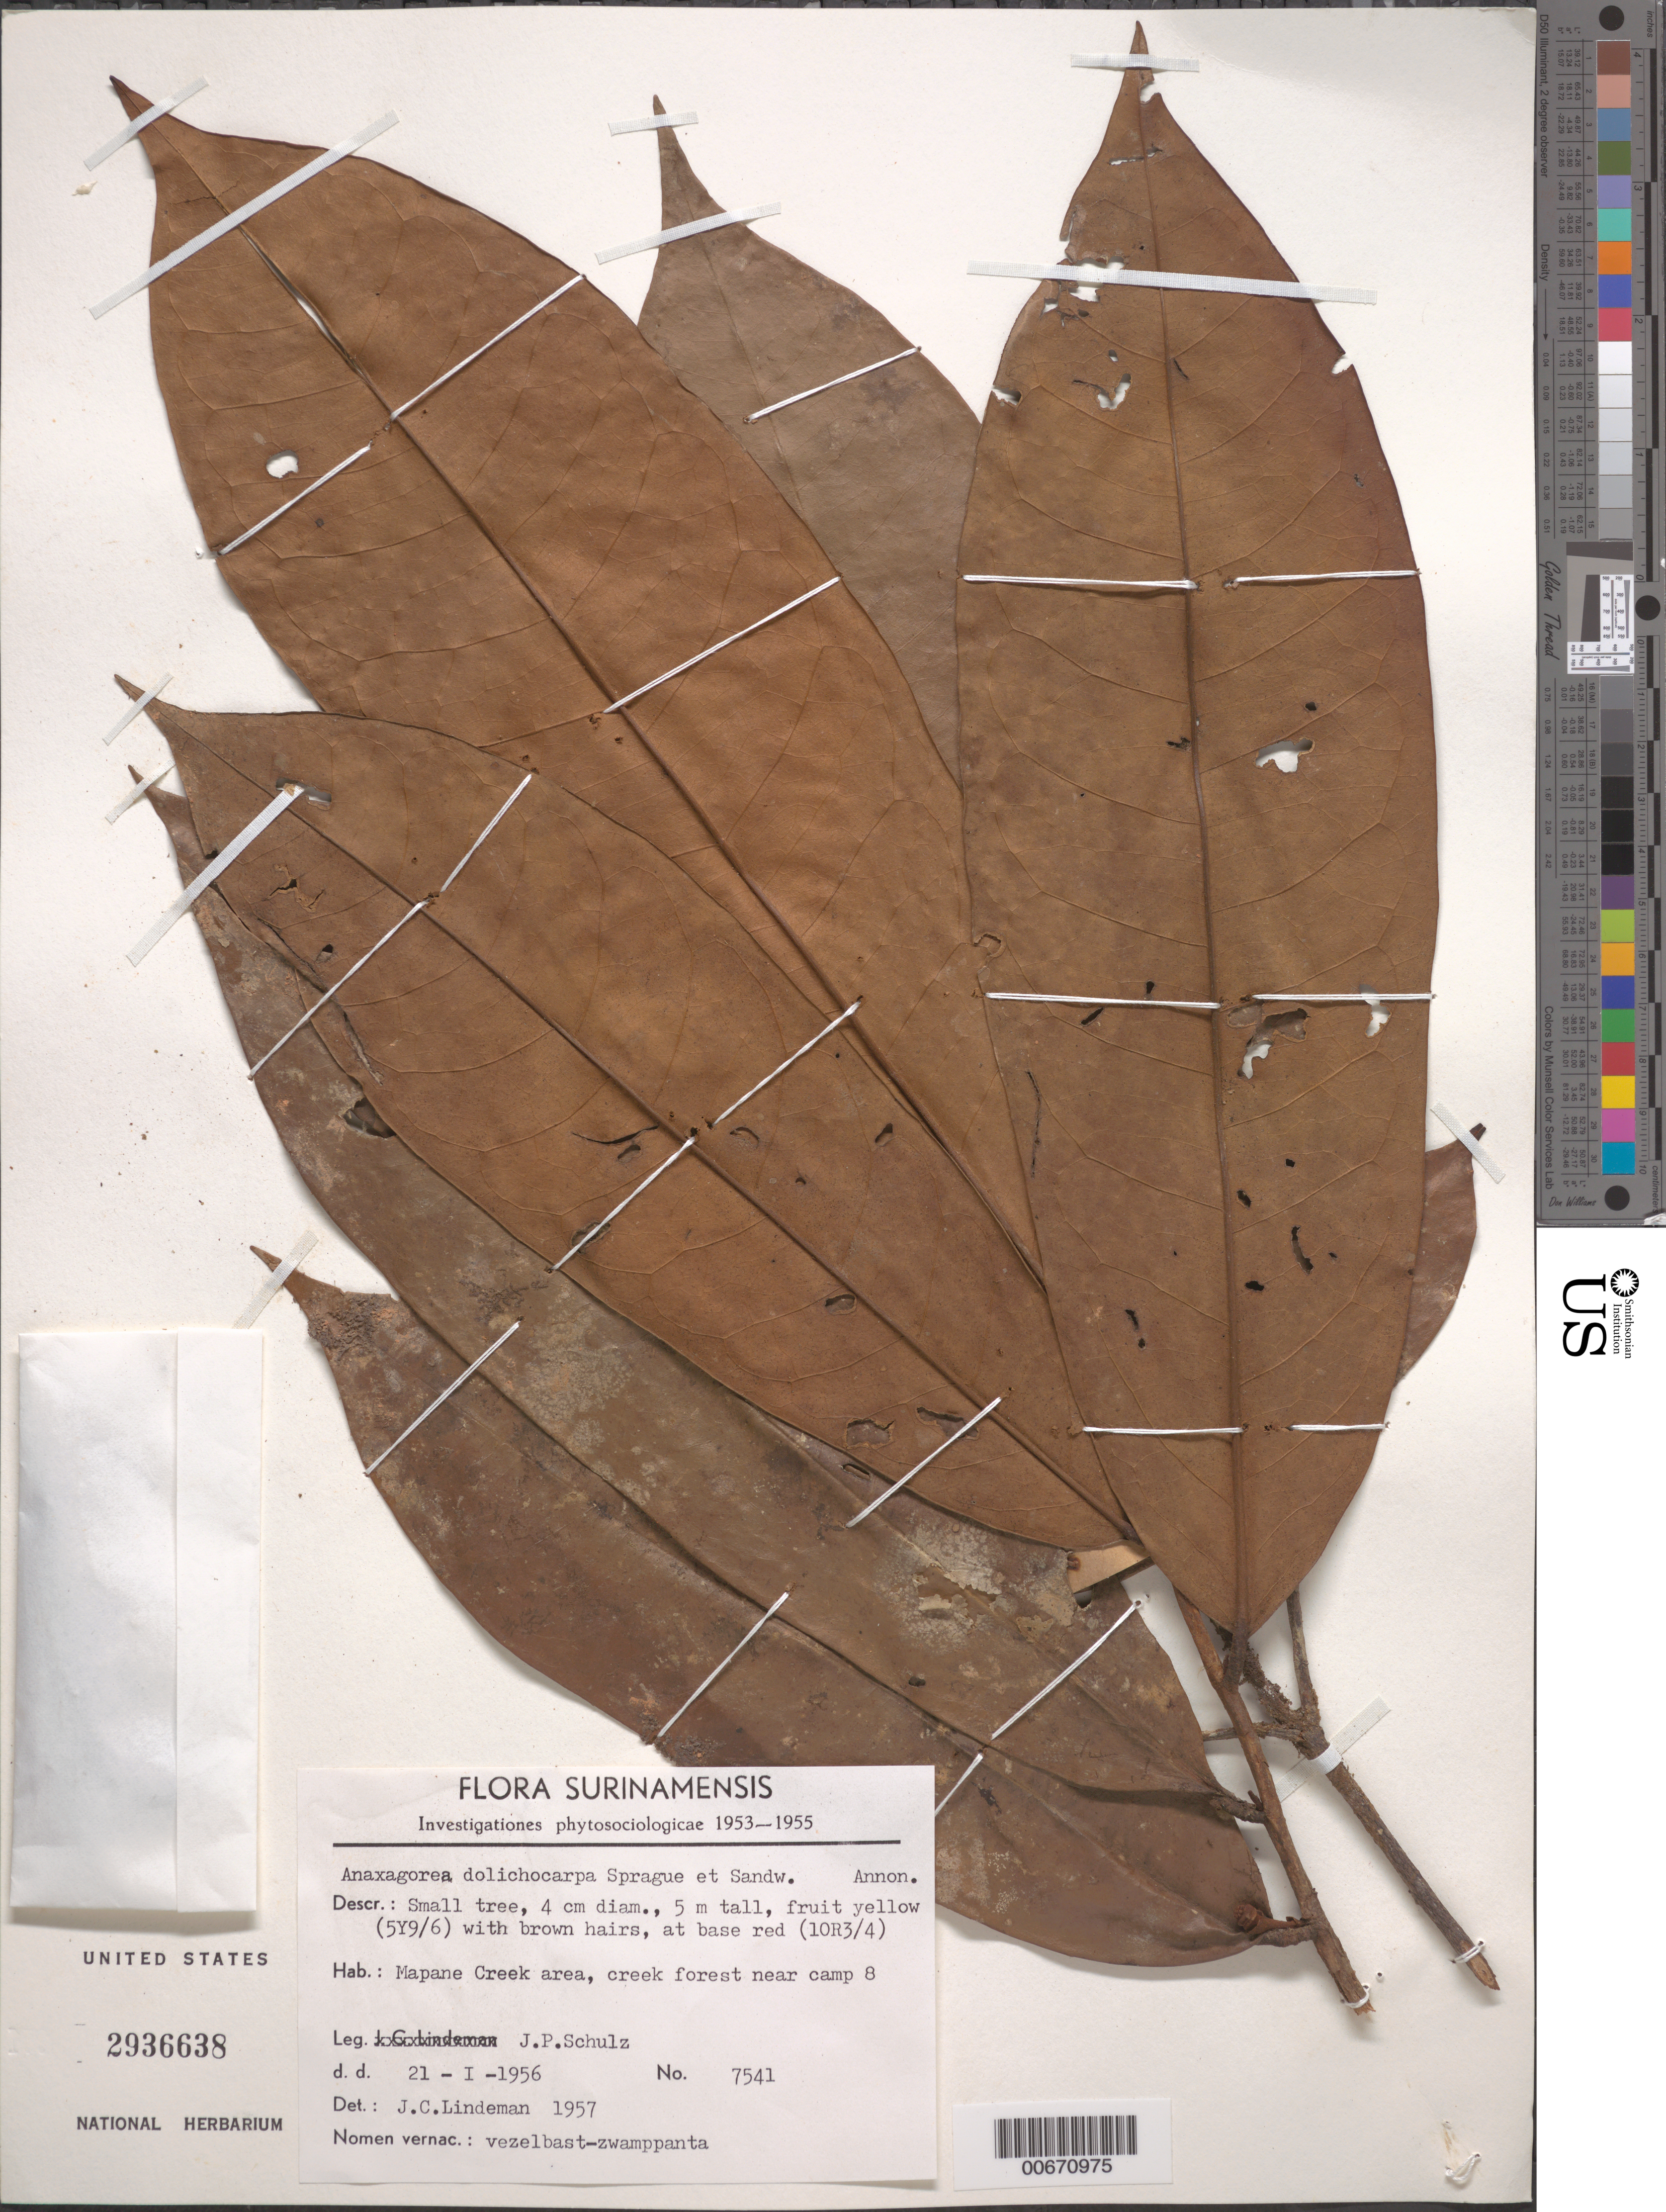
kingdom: Plantae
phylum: Tracheophyta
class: Magnoliopsida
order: Magnoliales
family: Annonaceae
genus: Anaxagorea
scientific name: Anaxagorea dolichocarpa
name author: Sprague & Sandwith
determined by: Lindeman, J. C.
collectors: J. P. Schulz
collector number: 7541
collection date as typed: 21-Jan-56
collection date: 1956-01-21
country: Suriname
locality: Jodensavanne-Mapane kreek area (SURINAMEe River)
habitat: Creek forest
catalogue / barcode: US 2936638